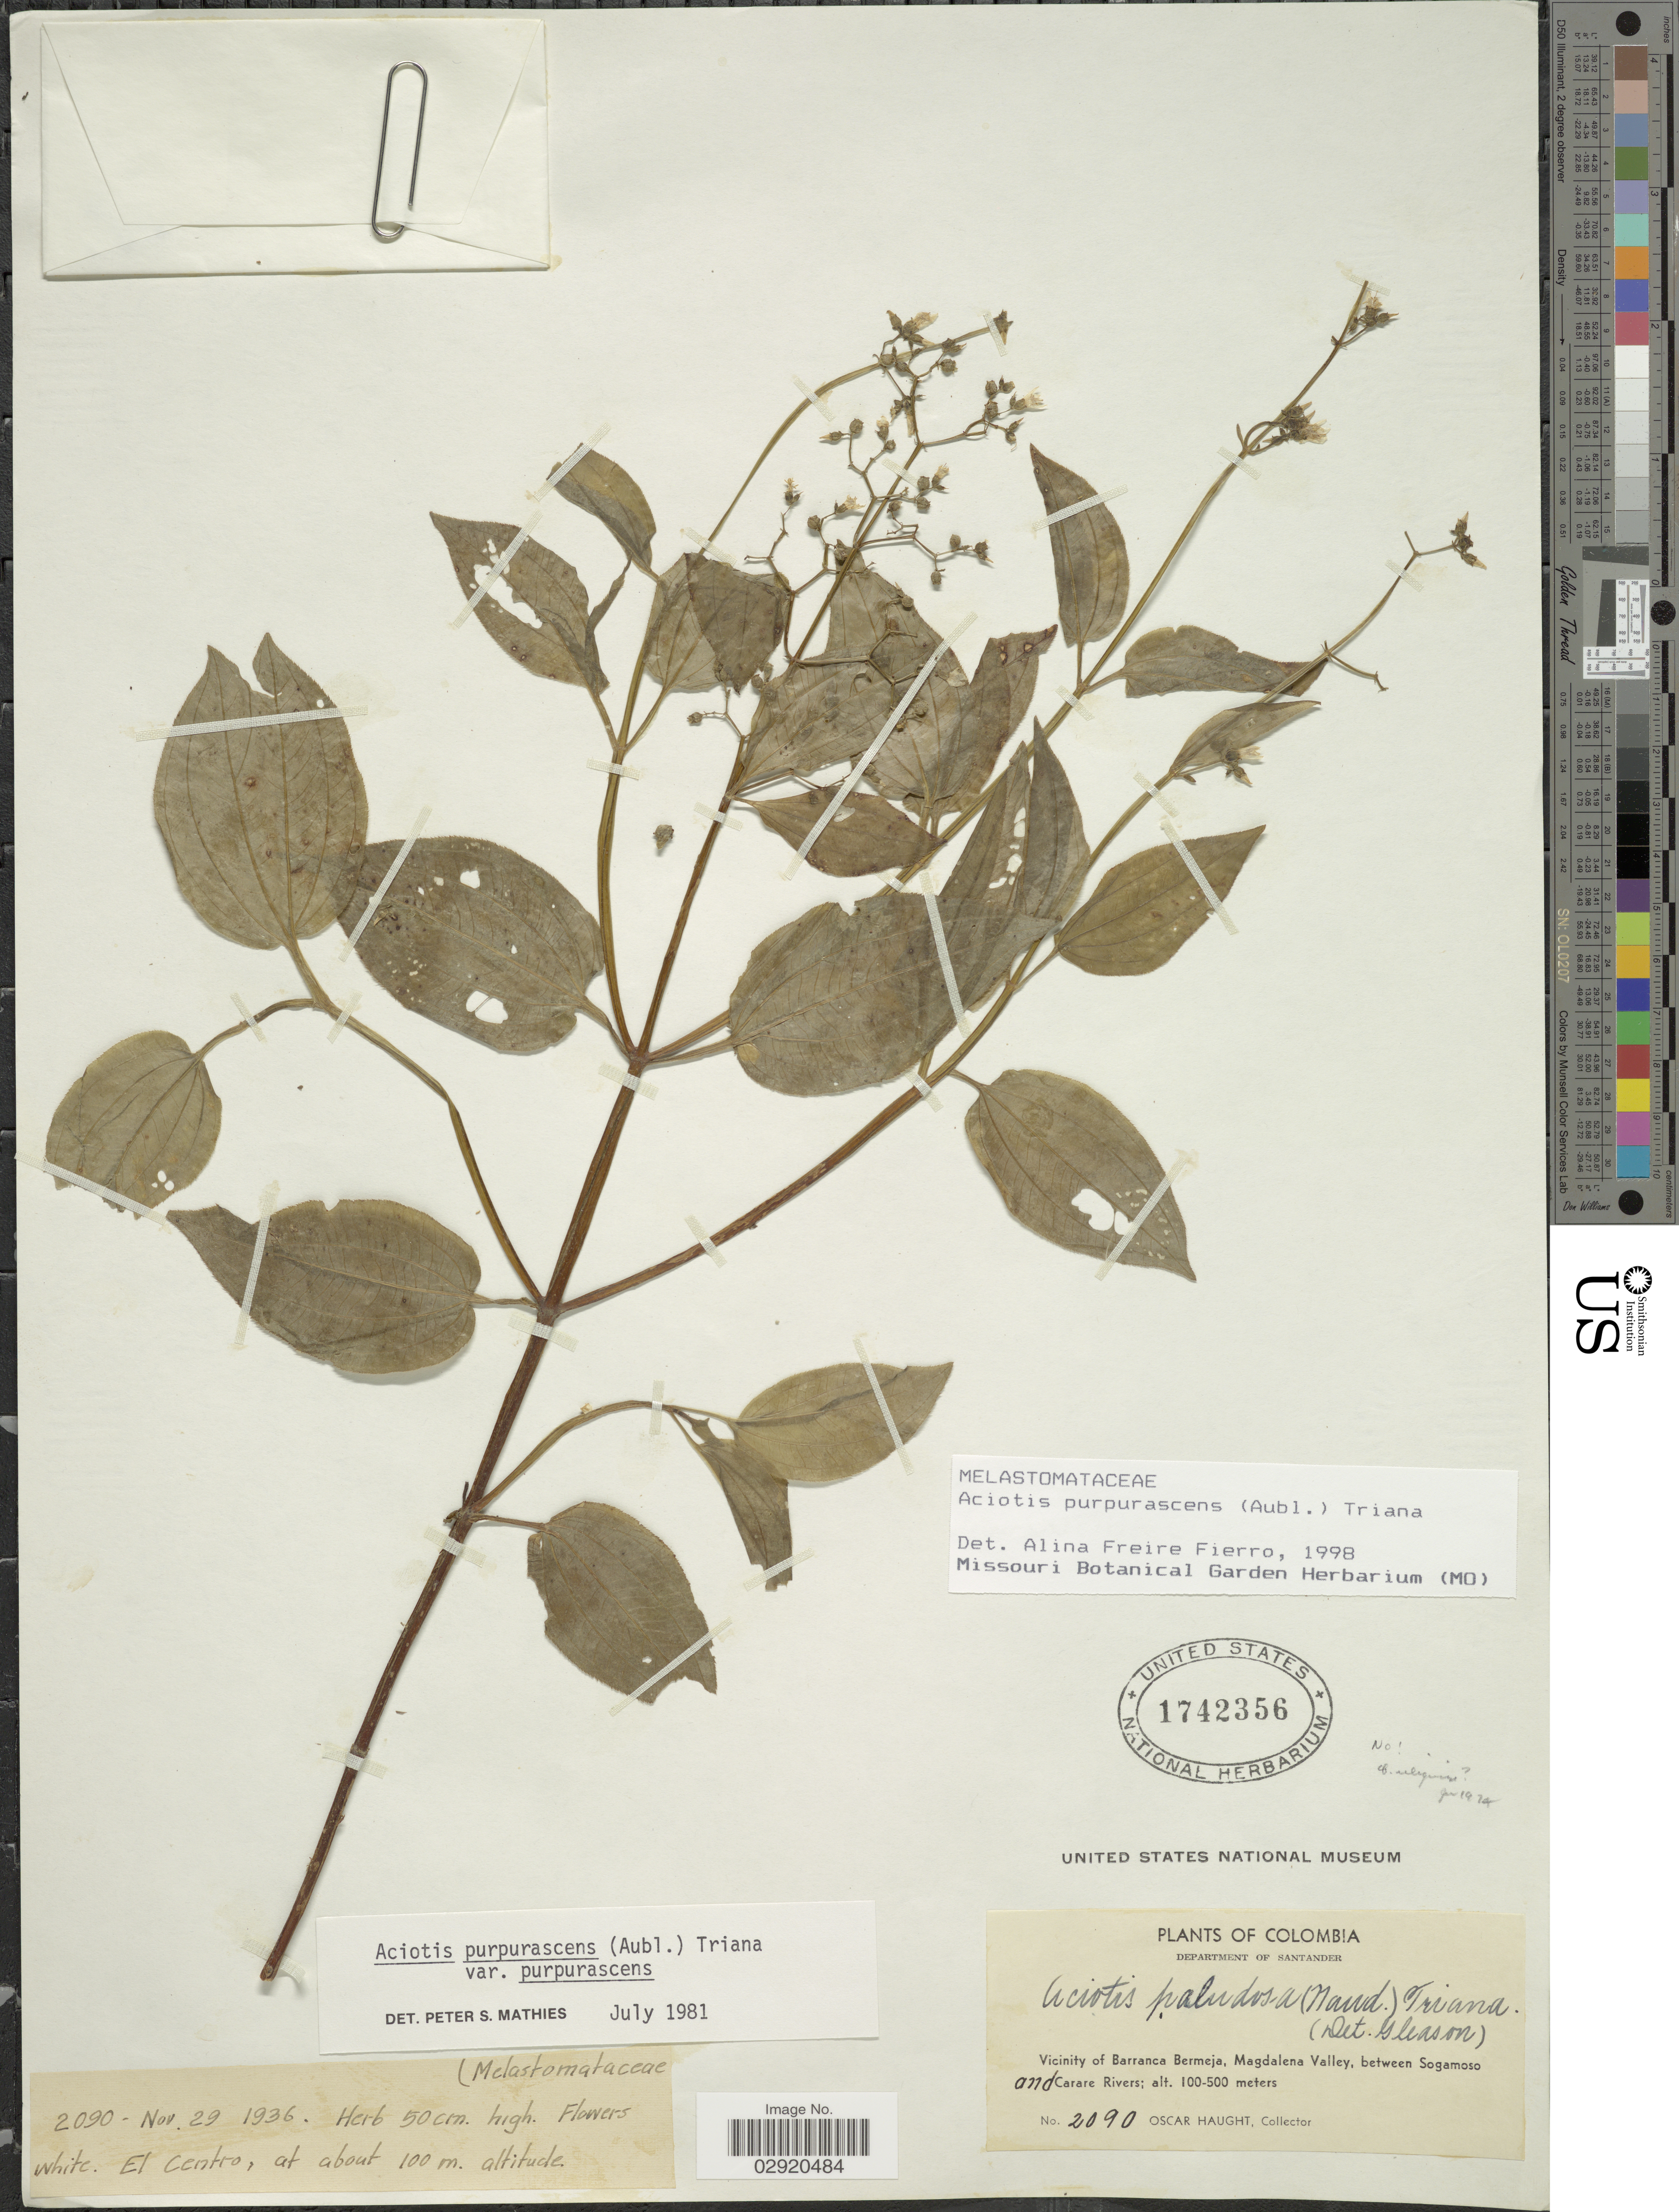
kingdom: Plantae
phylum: Tracheophyta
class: Magnoliopsida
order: Myrtales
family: Melastomataceae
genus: Aciotis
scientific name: Aciotis purpurascens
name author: (Aubl.) Triana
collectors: O. Haught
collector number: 2090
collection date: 1936-11-29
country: Colombia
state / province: Santander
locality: Department of Santander. Vicinity of Barranca Bermeja, Magdalena Valley, between Sogamoso and Carare Rivers. El Centro.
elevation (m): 100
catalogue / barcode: US 1742356